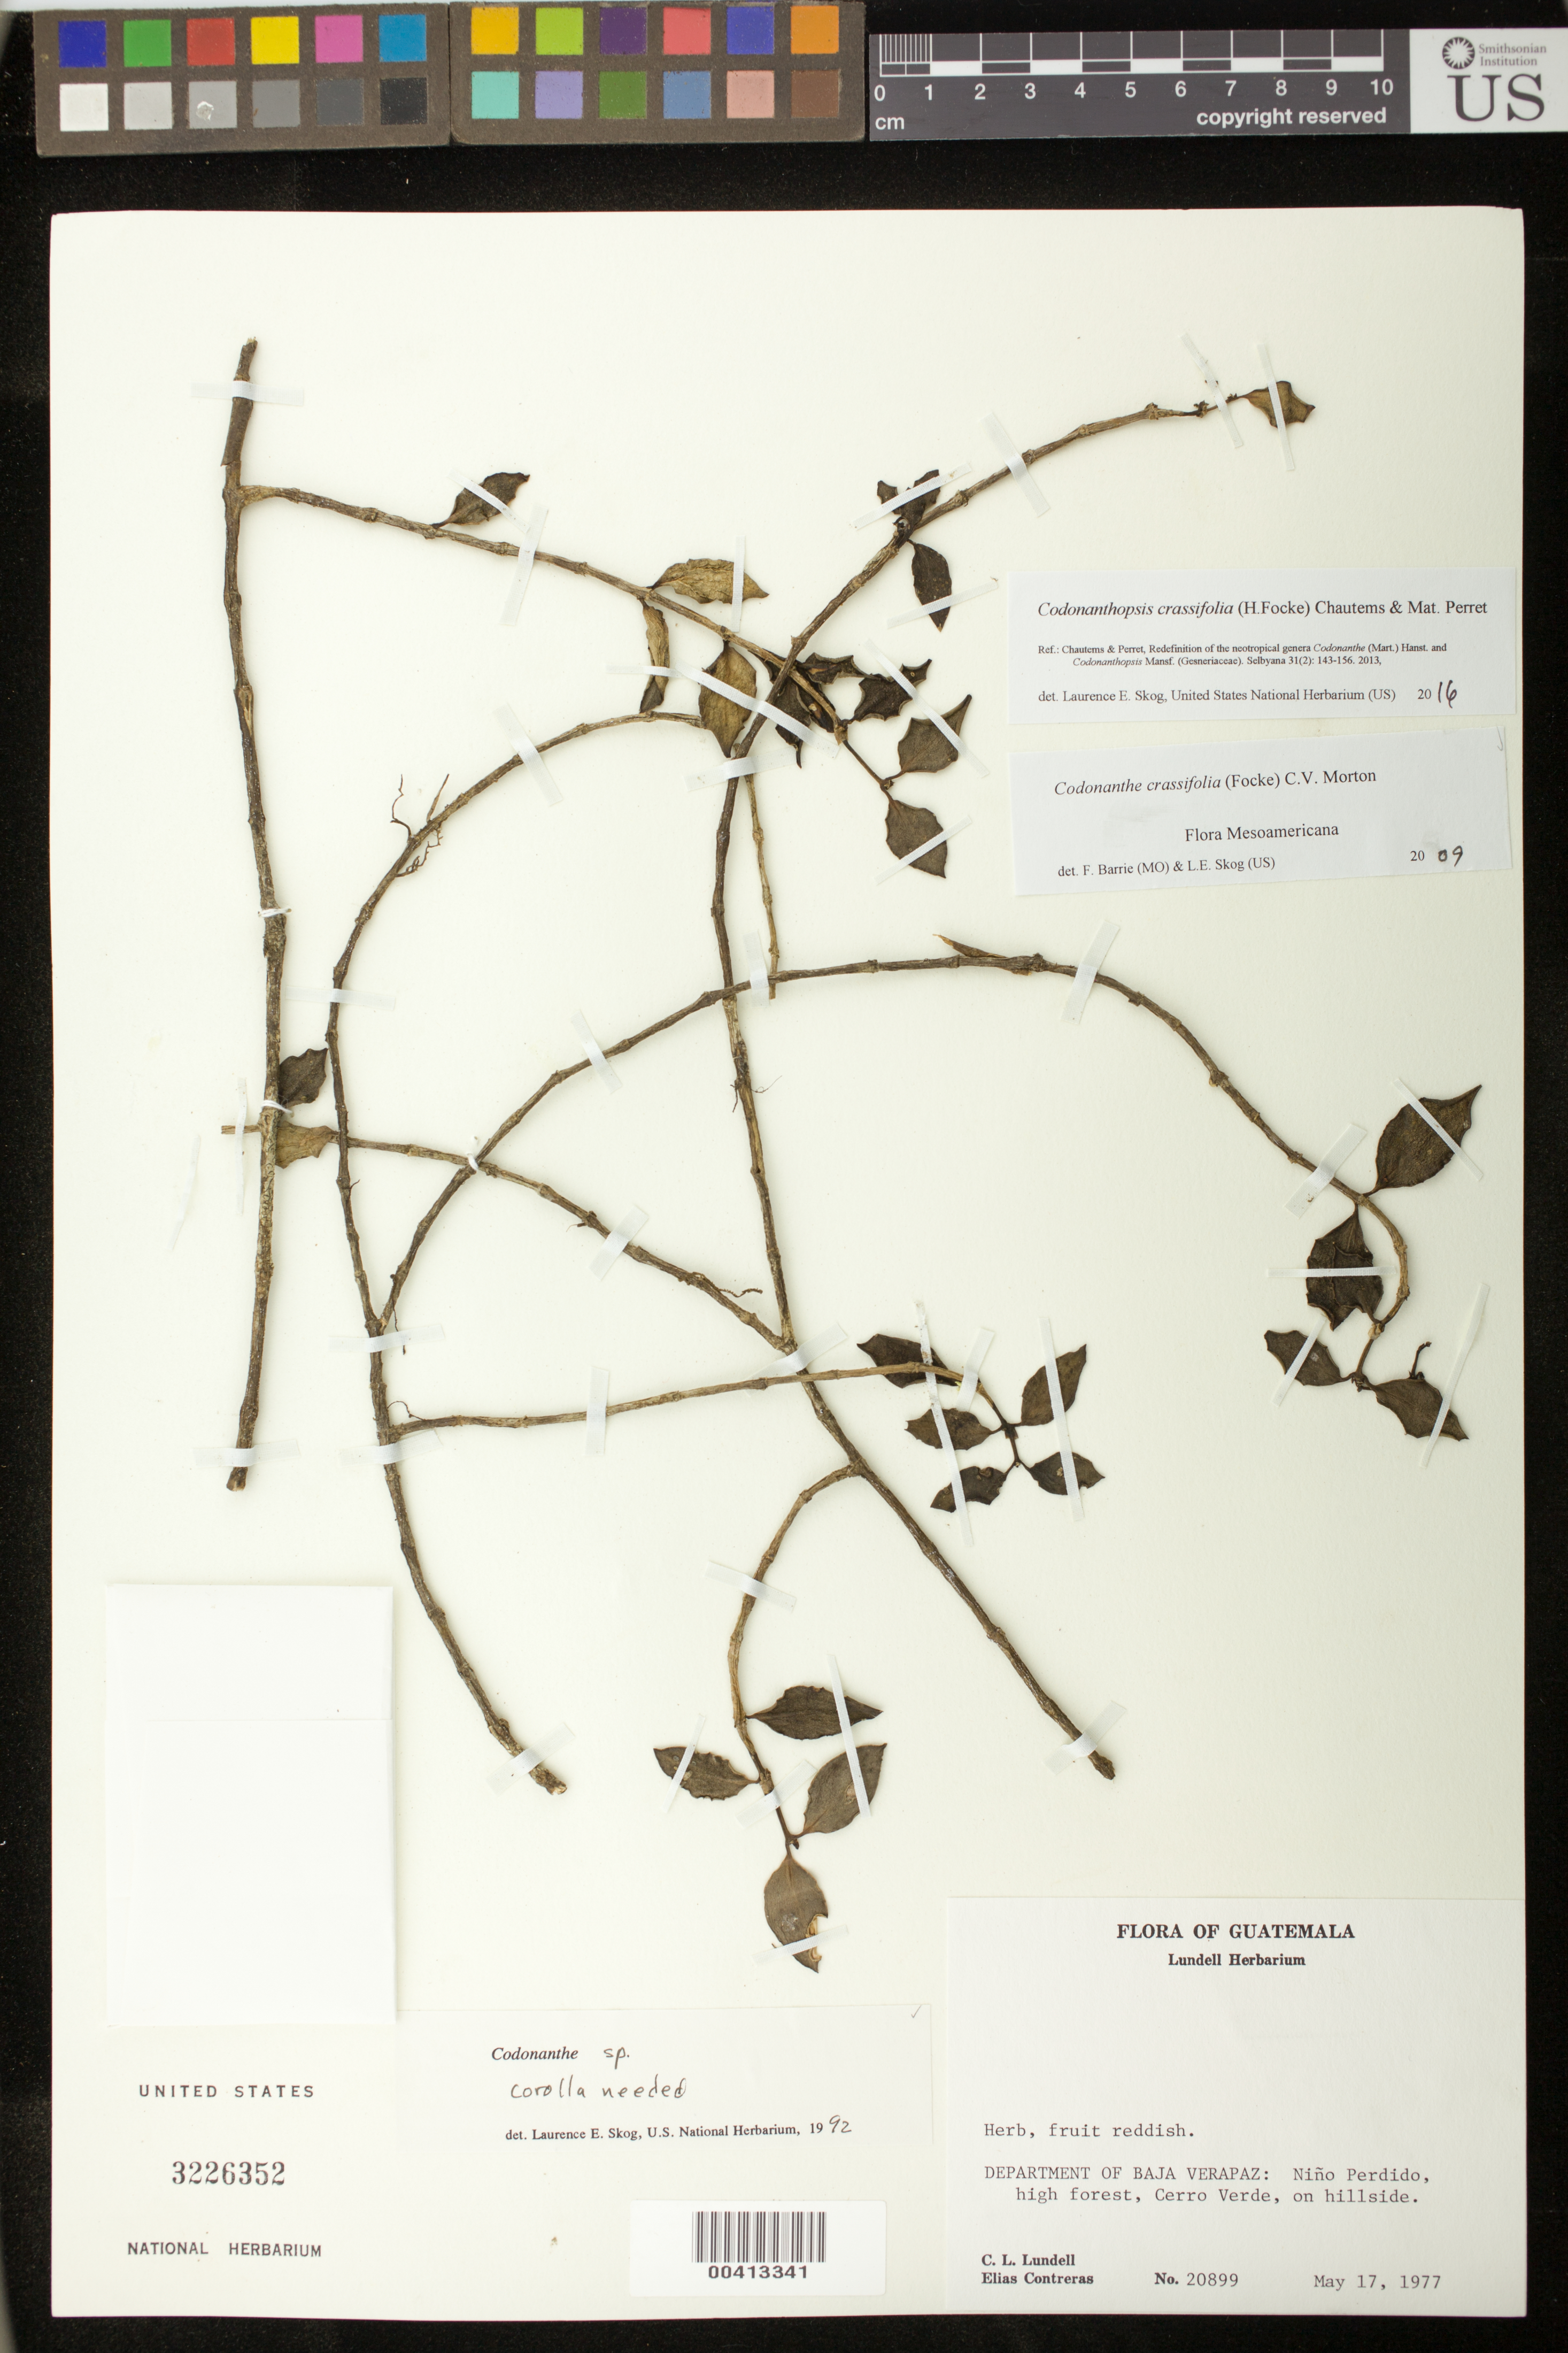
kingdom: Plantae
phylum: Tracheophyta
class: Magnoliopsida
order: Lamiales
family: Gesneriaceae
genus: Codonanthopsis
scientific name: Codonanthopsis crassifolia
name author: (H. Focke) Chautems & Mat.Perret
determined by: Skog, Laurence E.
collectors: C. L. Lundell & E. Contreras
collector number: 20899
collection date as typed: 17 May 1977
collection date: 1977-05-17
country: Guatemala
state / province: Baja Verapaz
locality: Niño Perdido, Cerro Verde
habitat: high forest, on hillside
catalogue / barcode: US 3226352